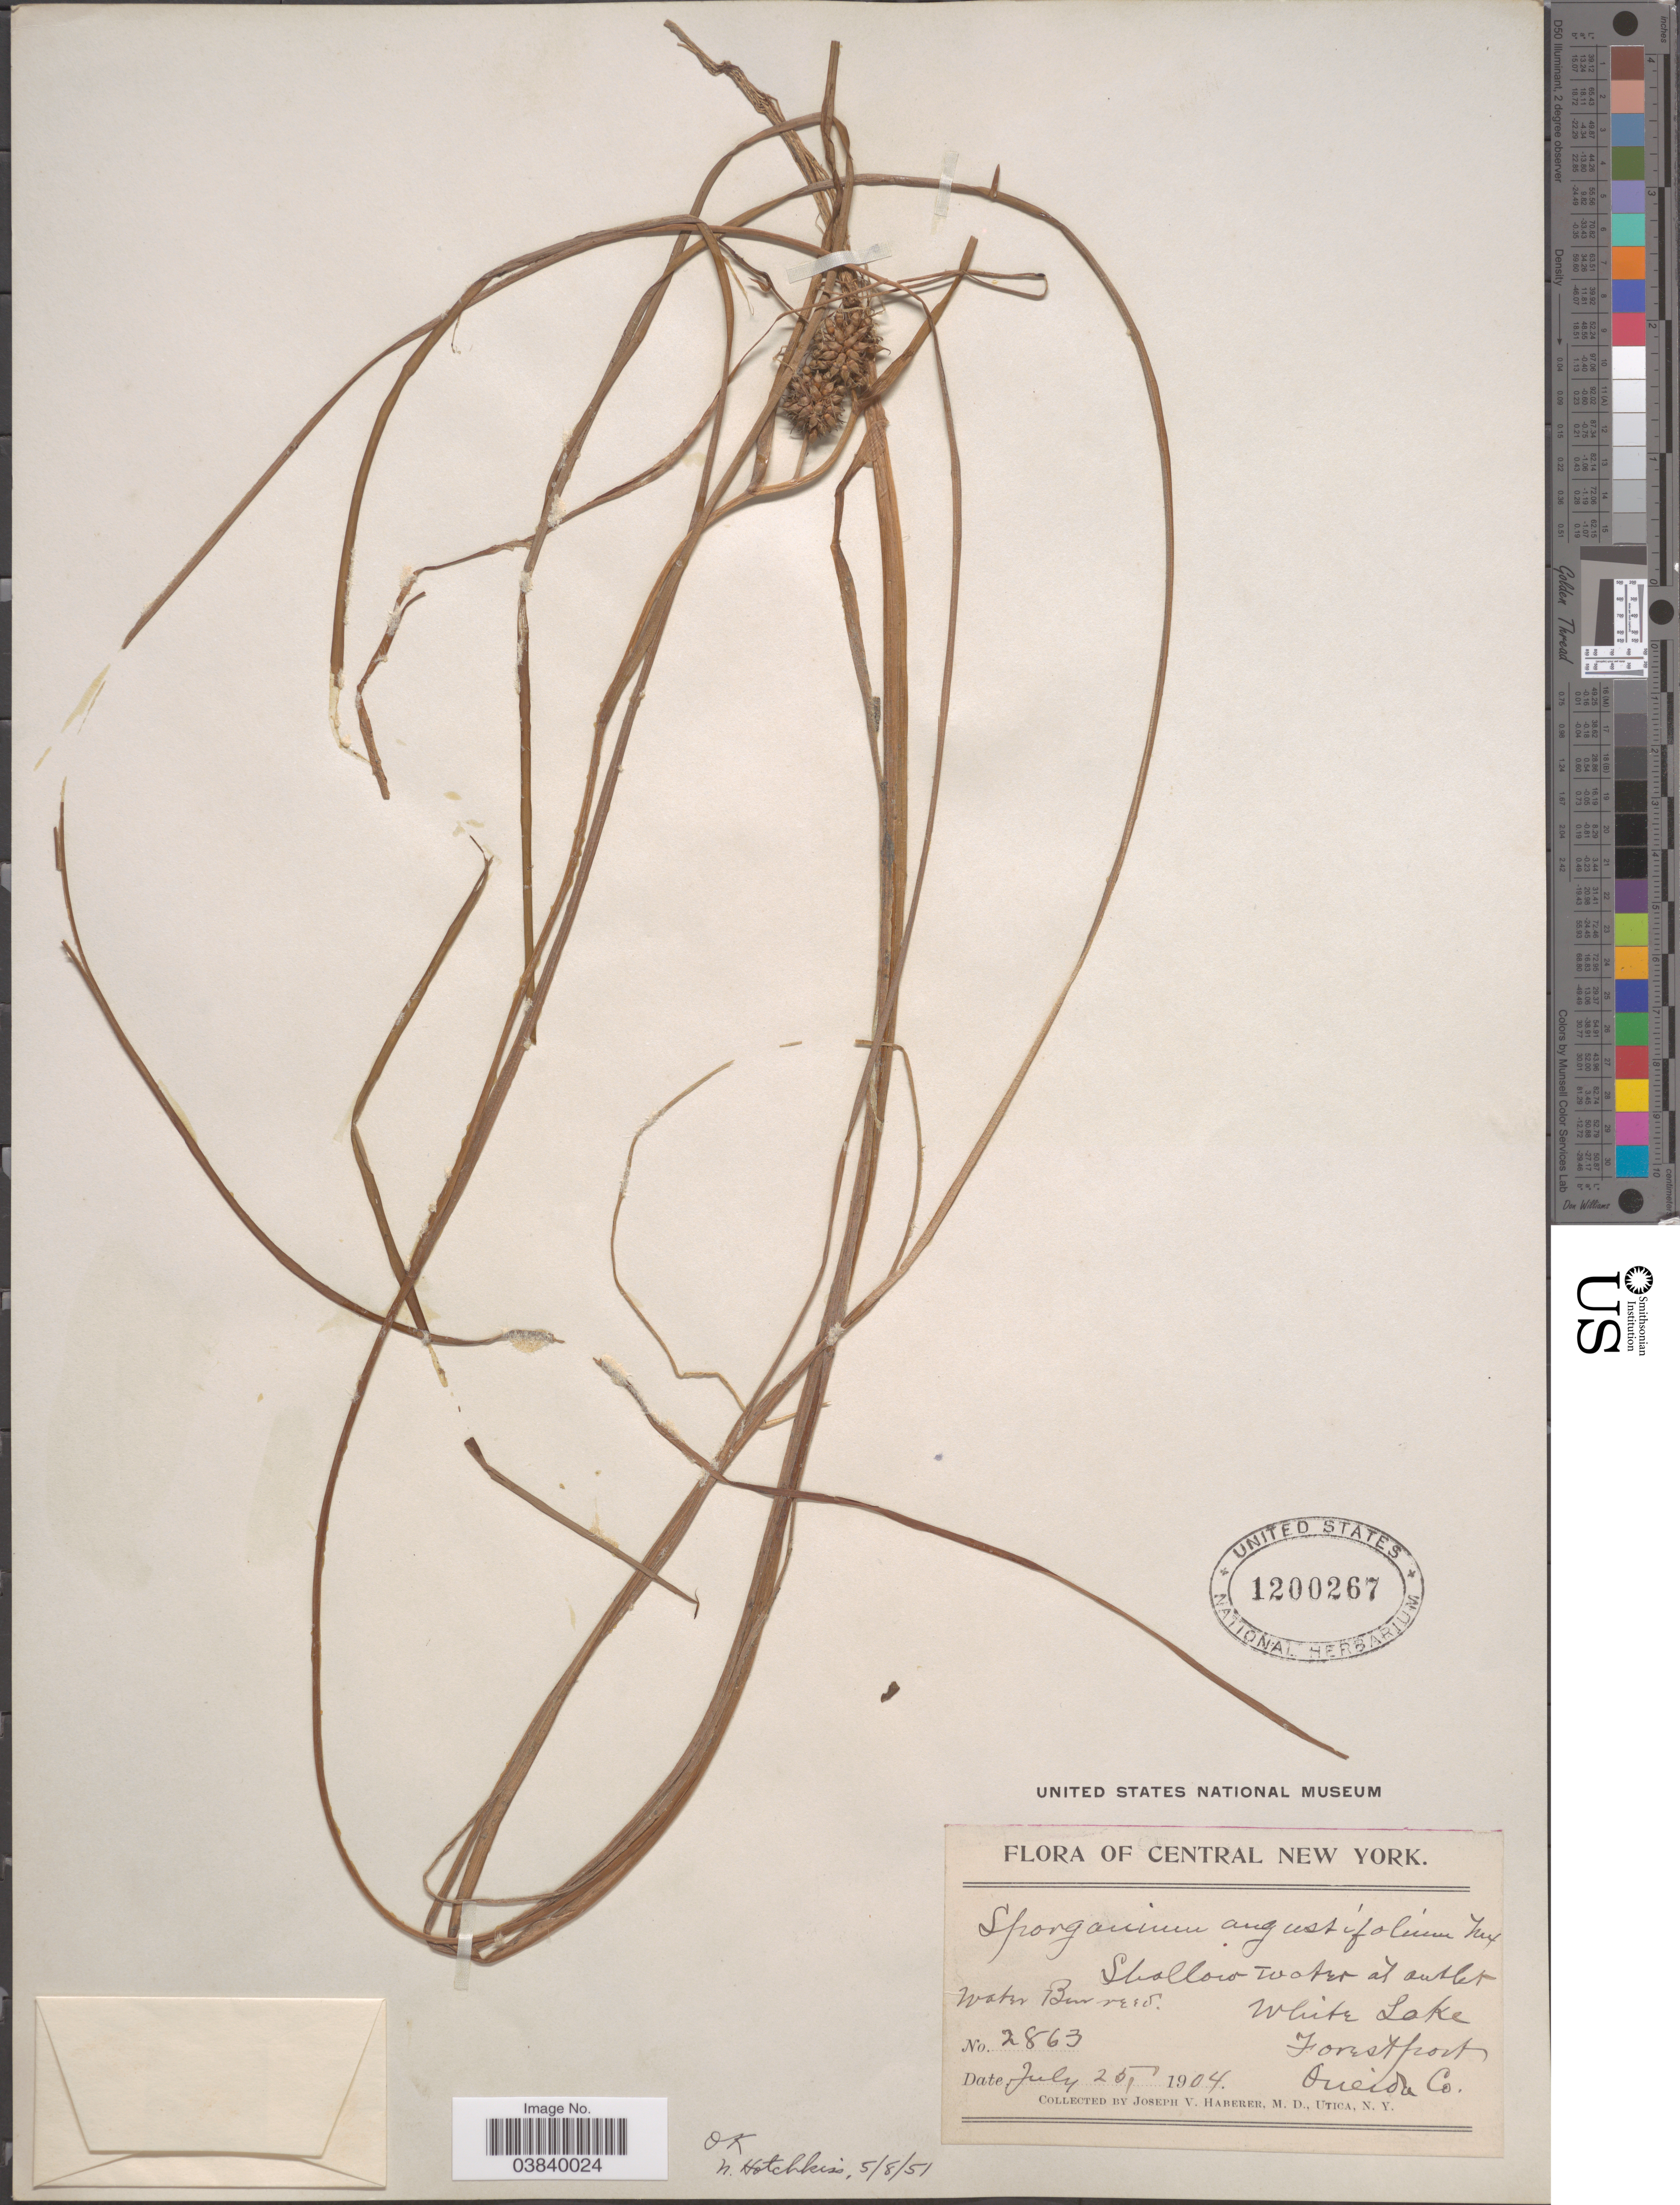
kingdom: Plantae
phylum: Tracheophyta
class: Liliopsida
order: Poales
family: Typhaceae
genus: Sparganium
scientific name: Sparganium angustifolium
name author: Michx.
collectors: J. V. Haberer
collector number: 2863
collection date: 1904-07-25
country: United States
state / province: New York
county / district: Oneida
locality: Central New York. Shallow water at outlet White Lake, Forestport, Oneida Co.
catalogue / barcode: US 1200267